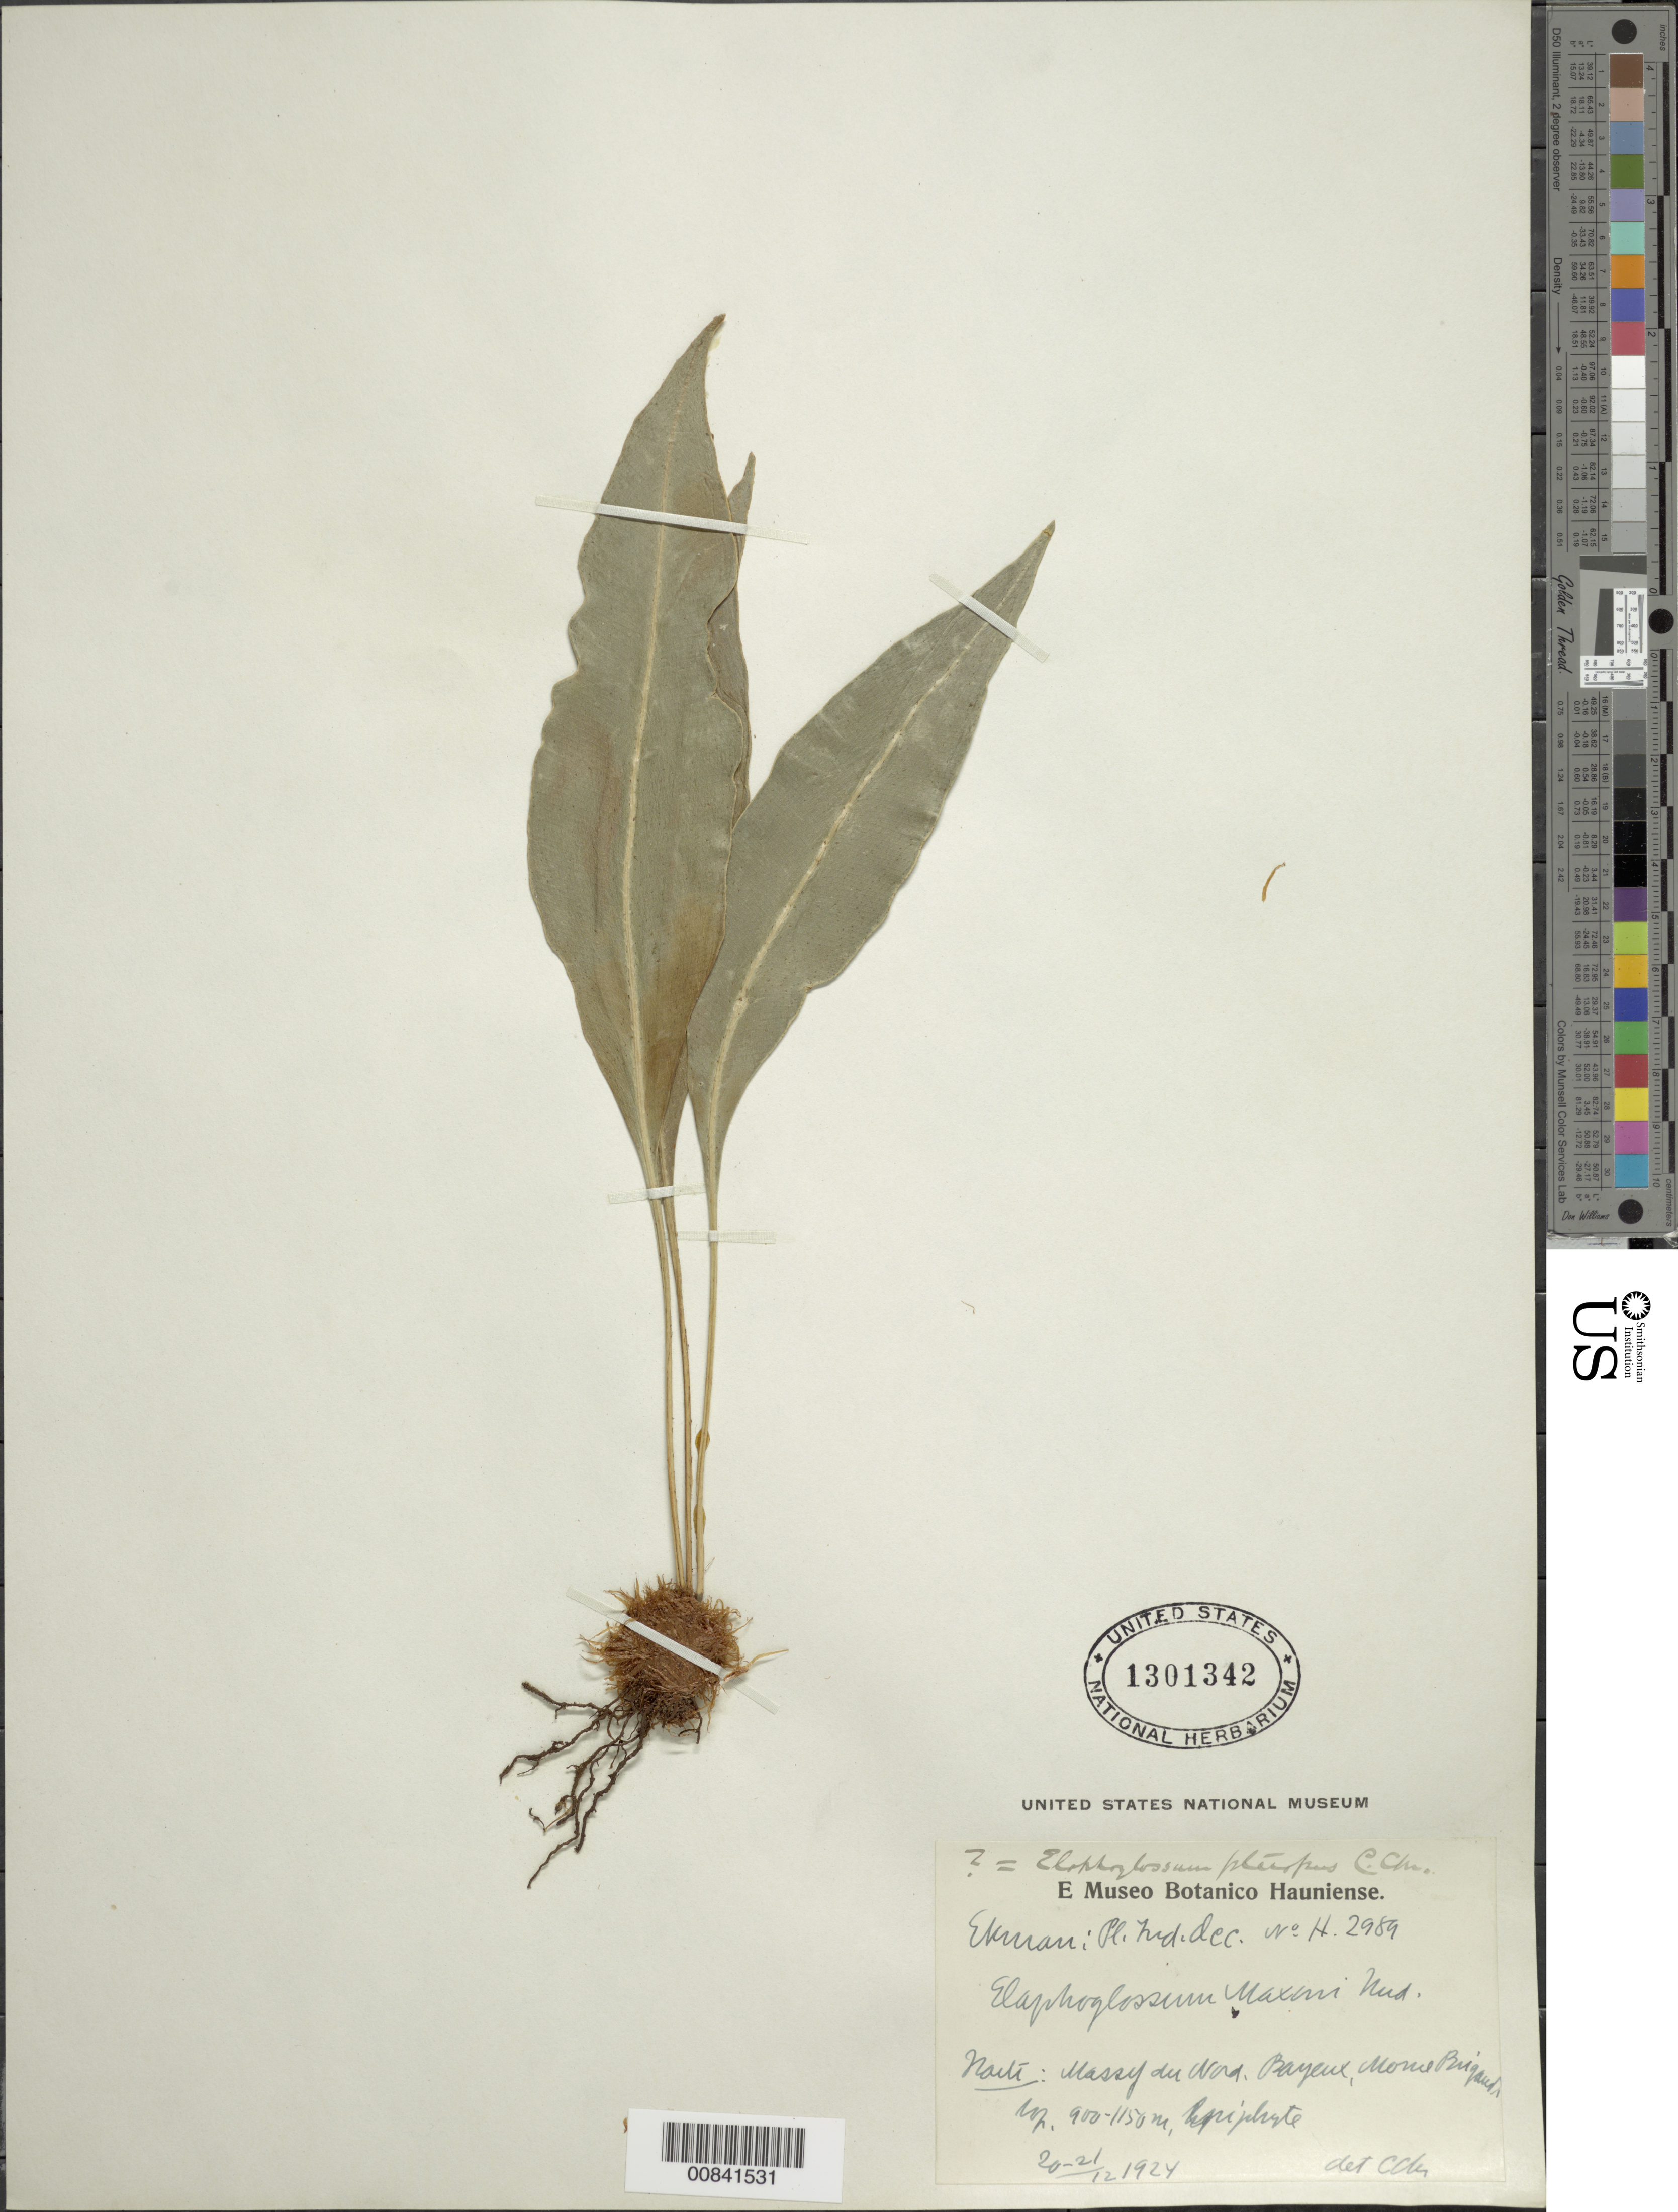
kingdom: Plantae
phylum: Tracheophyta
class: Polypodiopsida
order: Polypodiales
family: Dryopteridaceae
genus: Elaphoglossum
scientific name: Elaphoglossum maxonii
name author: Underw. ex C.V. Morton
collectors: E. L. Ekman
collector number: H 2989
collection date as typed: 20 Dec 1924 to 21 Dec 1924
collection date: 1924-12-20/1924-12-21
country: Haiti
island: Hispaniola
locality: Massif du Nord, Bayeux, Morne Brigand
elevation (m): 900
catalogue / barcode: US 1301342